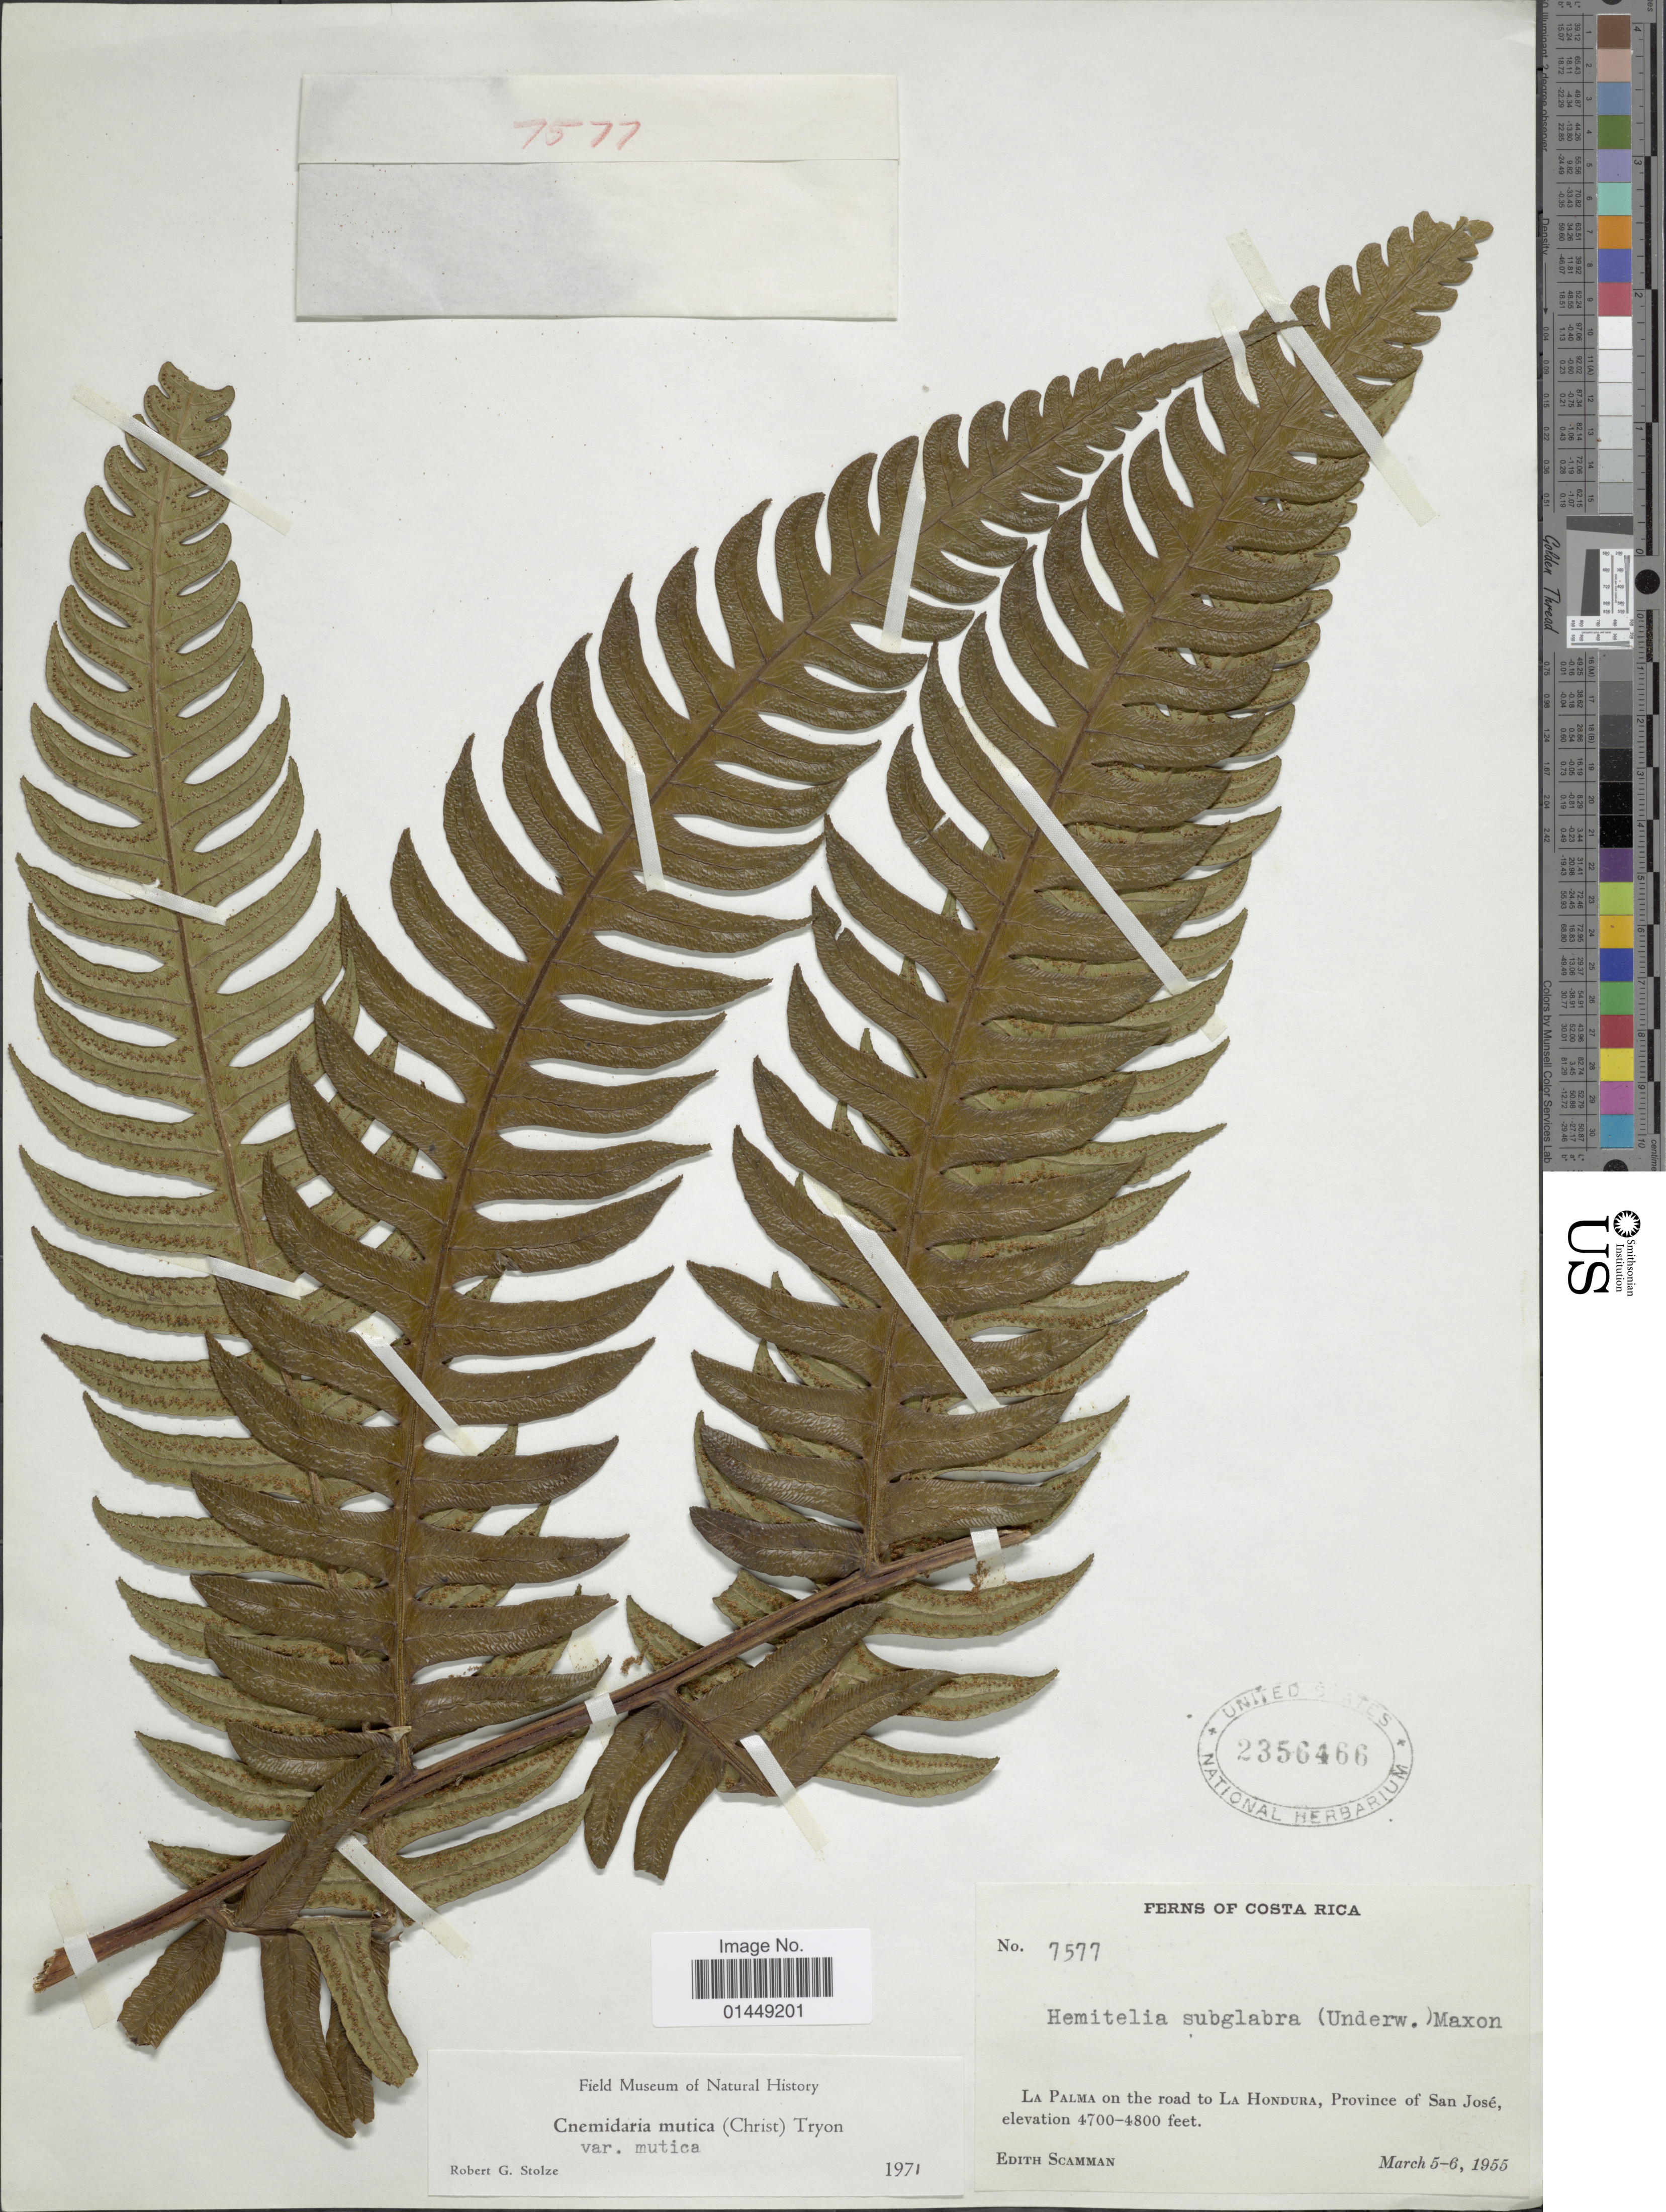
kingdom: Plantae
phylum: Tracheophyta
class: Polypodiopsida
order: Cyatheales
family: Cyatheaceae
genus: Cyathea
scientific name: Cyathea mutica var. mutica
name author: (Christ) Domin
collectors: E. Scamman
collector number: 7577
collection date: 1955-03-05/1955-03-06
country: Costa Rica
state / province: San José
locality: La Palma on the road to La Hondura, Province of San José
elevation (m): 1433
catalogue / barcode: US 2356466